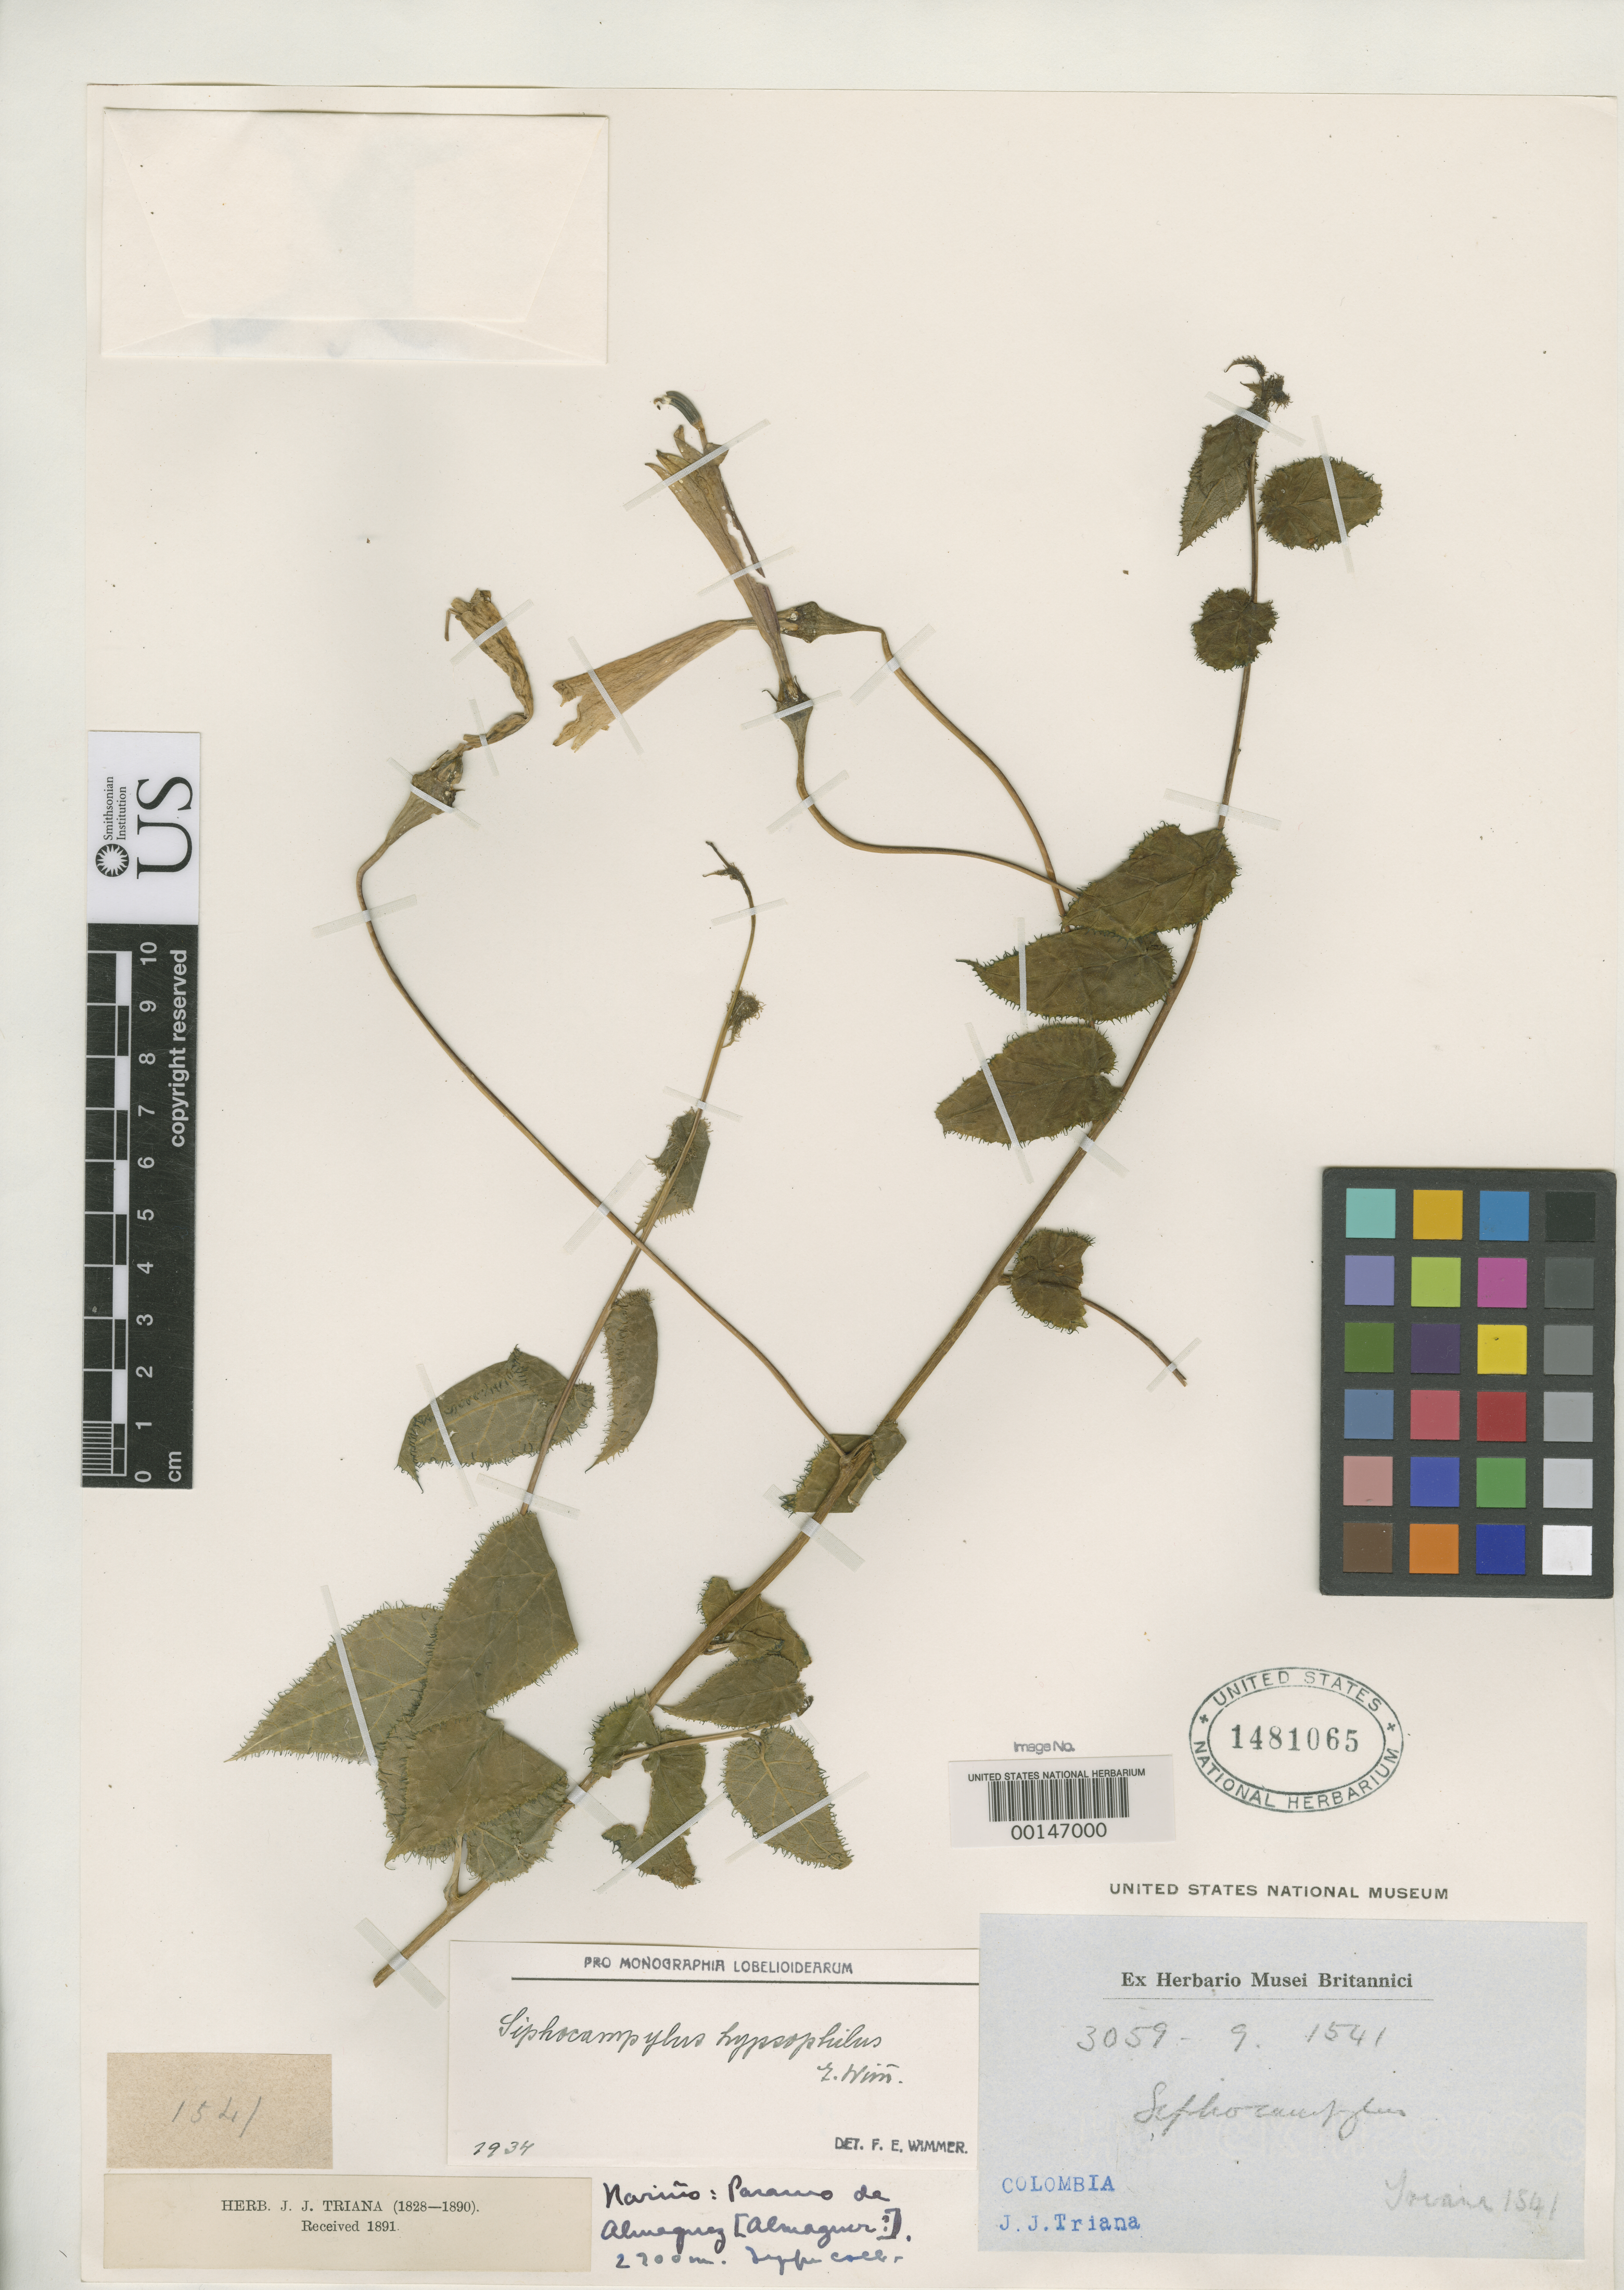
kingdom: Plantae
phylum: Tracheophyta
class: Magnoliopsida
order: Asterales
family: Campanulaceae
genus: Siphocampylus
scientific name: Siphocampylus hypsophilus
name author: E. Wimm.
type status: Isotype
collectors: J. J. Triana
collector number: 1541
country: Colombia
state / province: Nariño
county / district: Pasto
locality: Paramo de Almequez.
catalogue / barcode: US 1481065